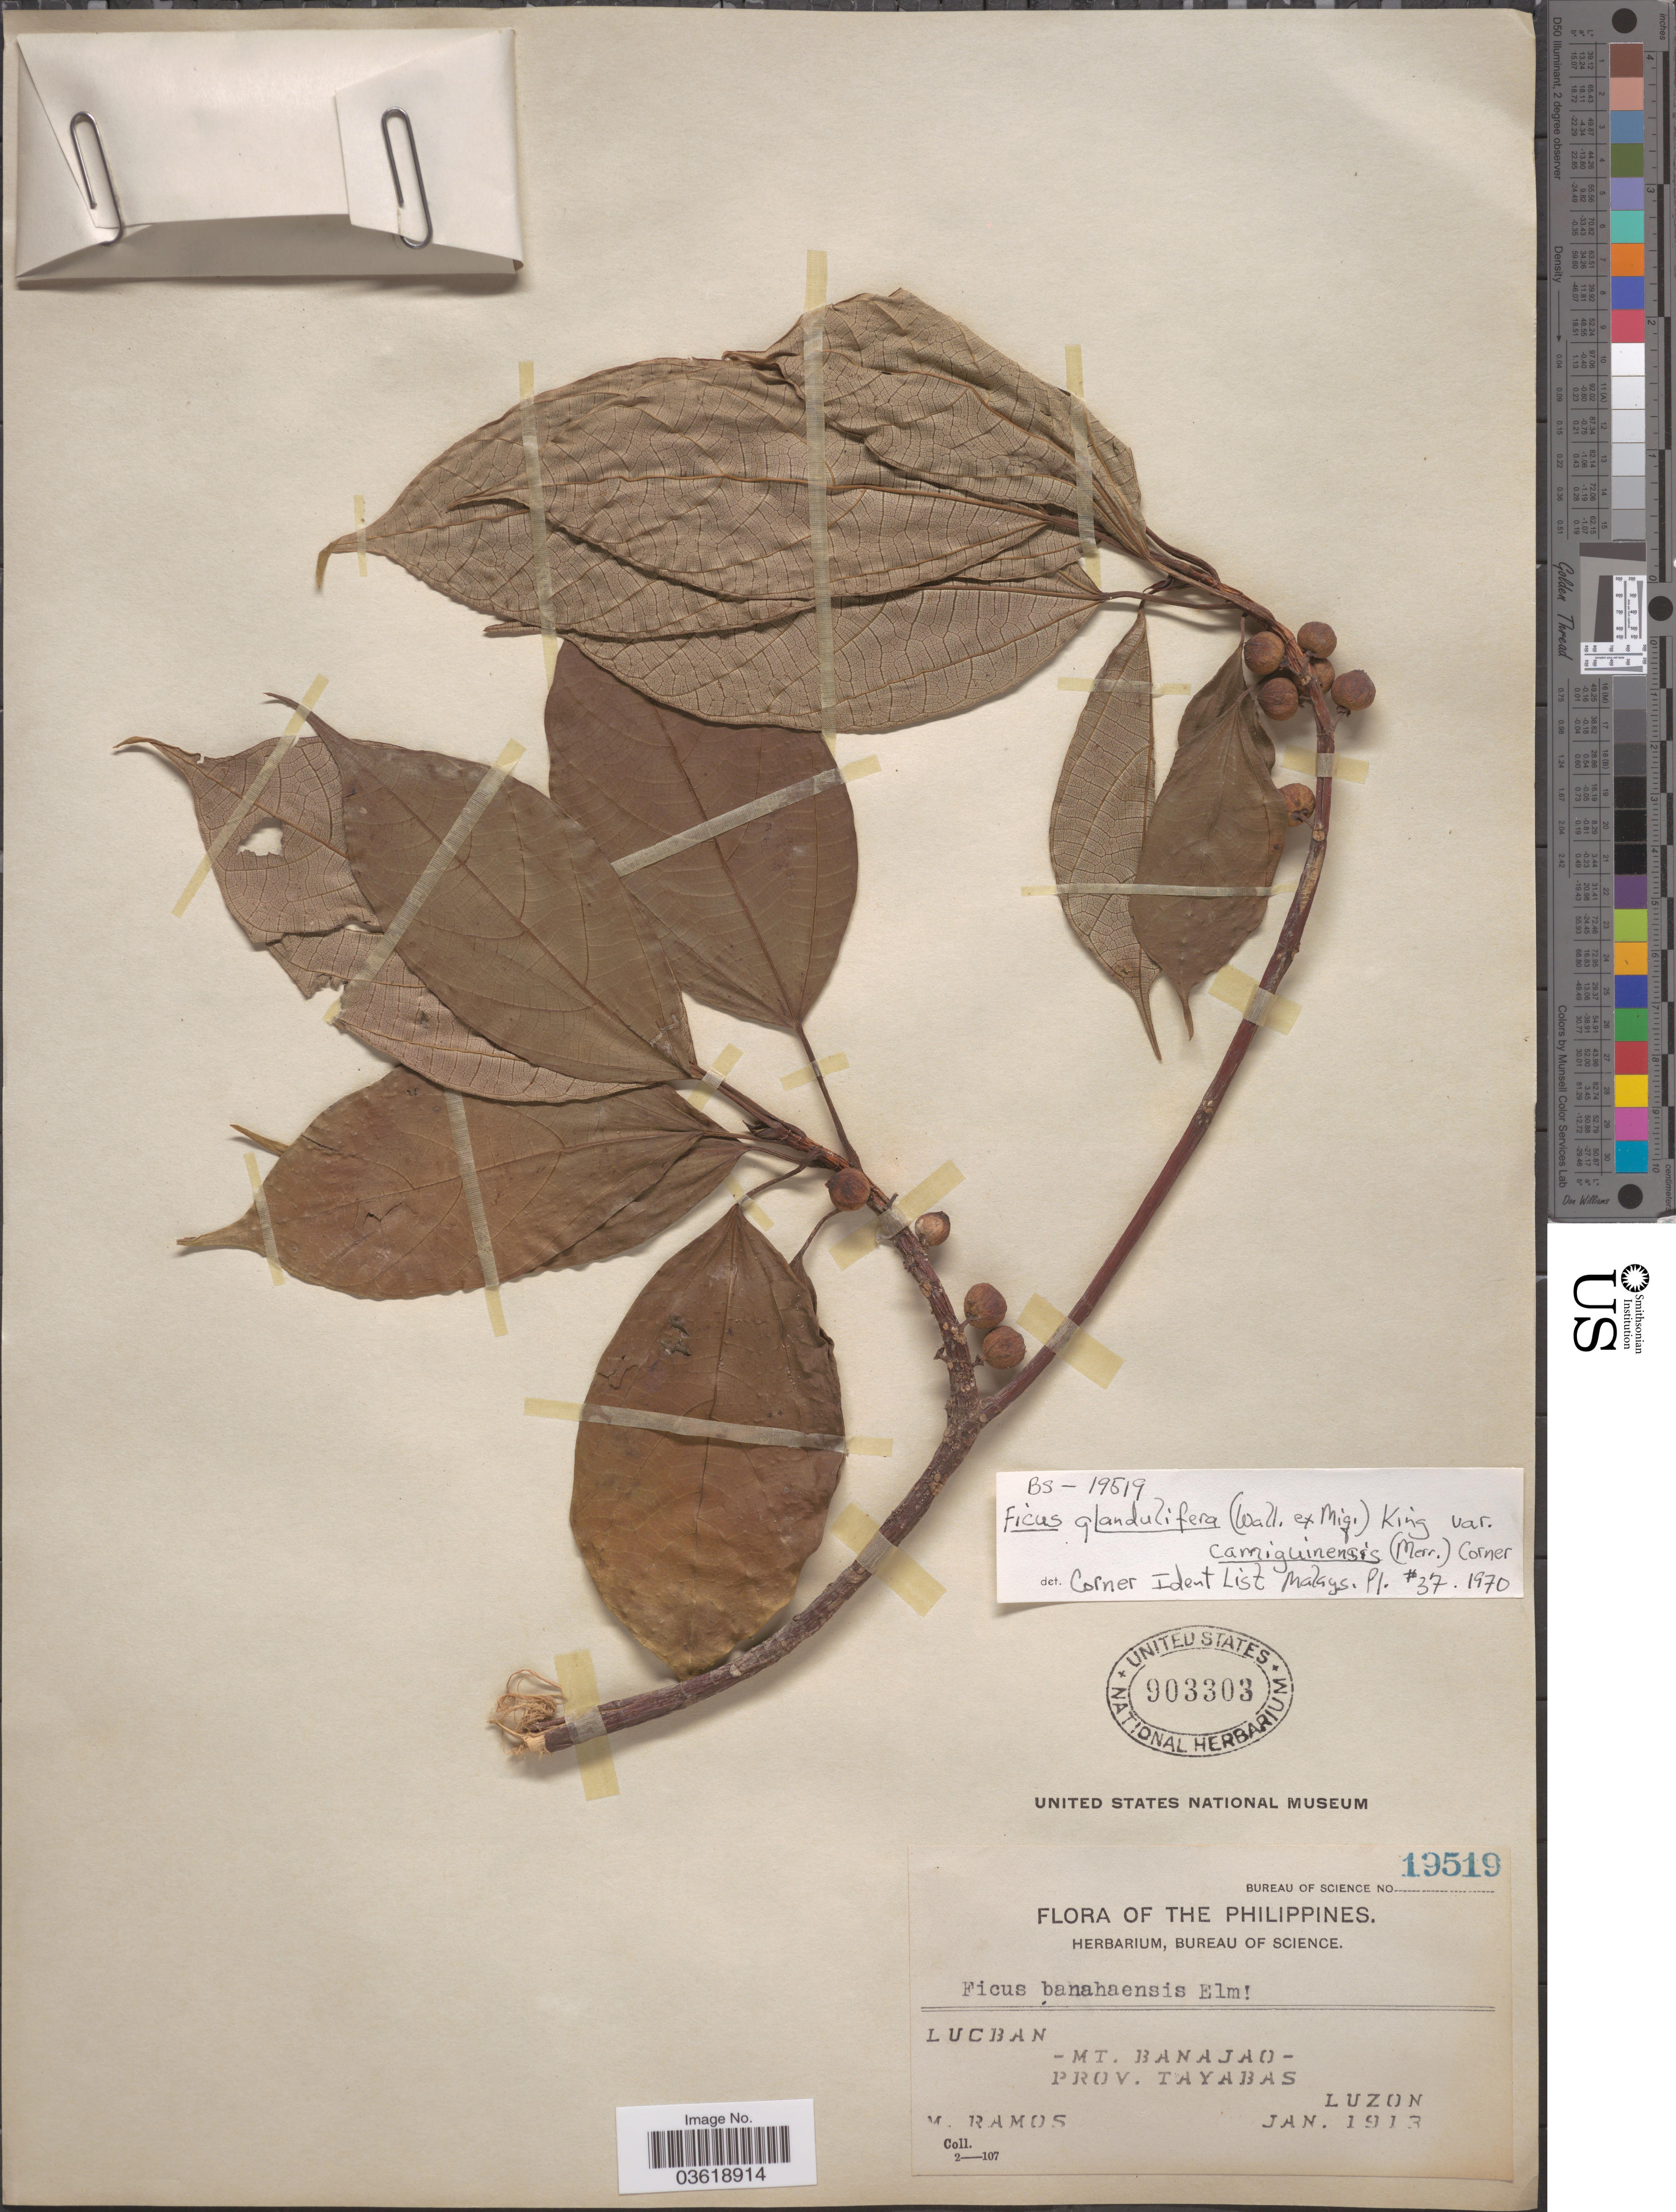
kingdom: Plantae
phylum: Tracheophyta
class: Magnoliopsida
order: Rosales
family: Moraceae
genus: Ficus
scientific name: Ficus glandulifera var. camiguinensis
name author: Corner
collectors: M. Ramos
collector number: Bureau of Science 19519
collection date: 1913-01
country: Philippines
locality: Lucban -Mt. Banajao- Prov. Tayabas. Luzon.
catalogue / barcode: US 903303